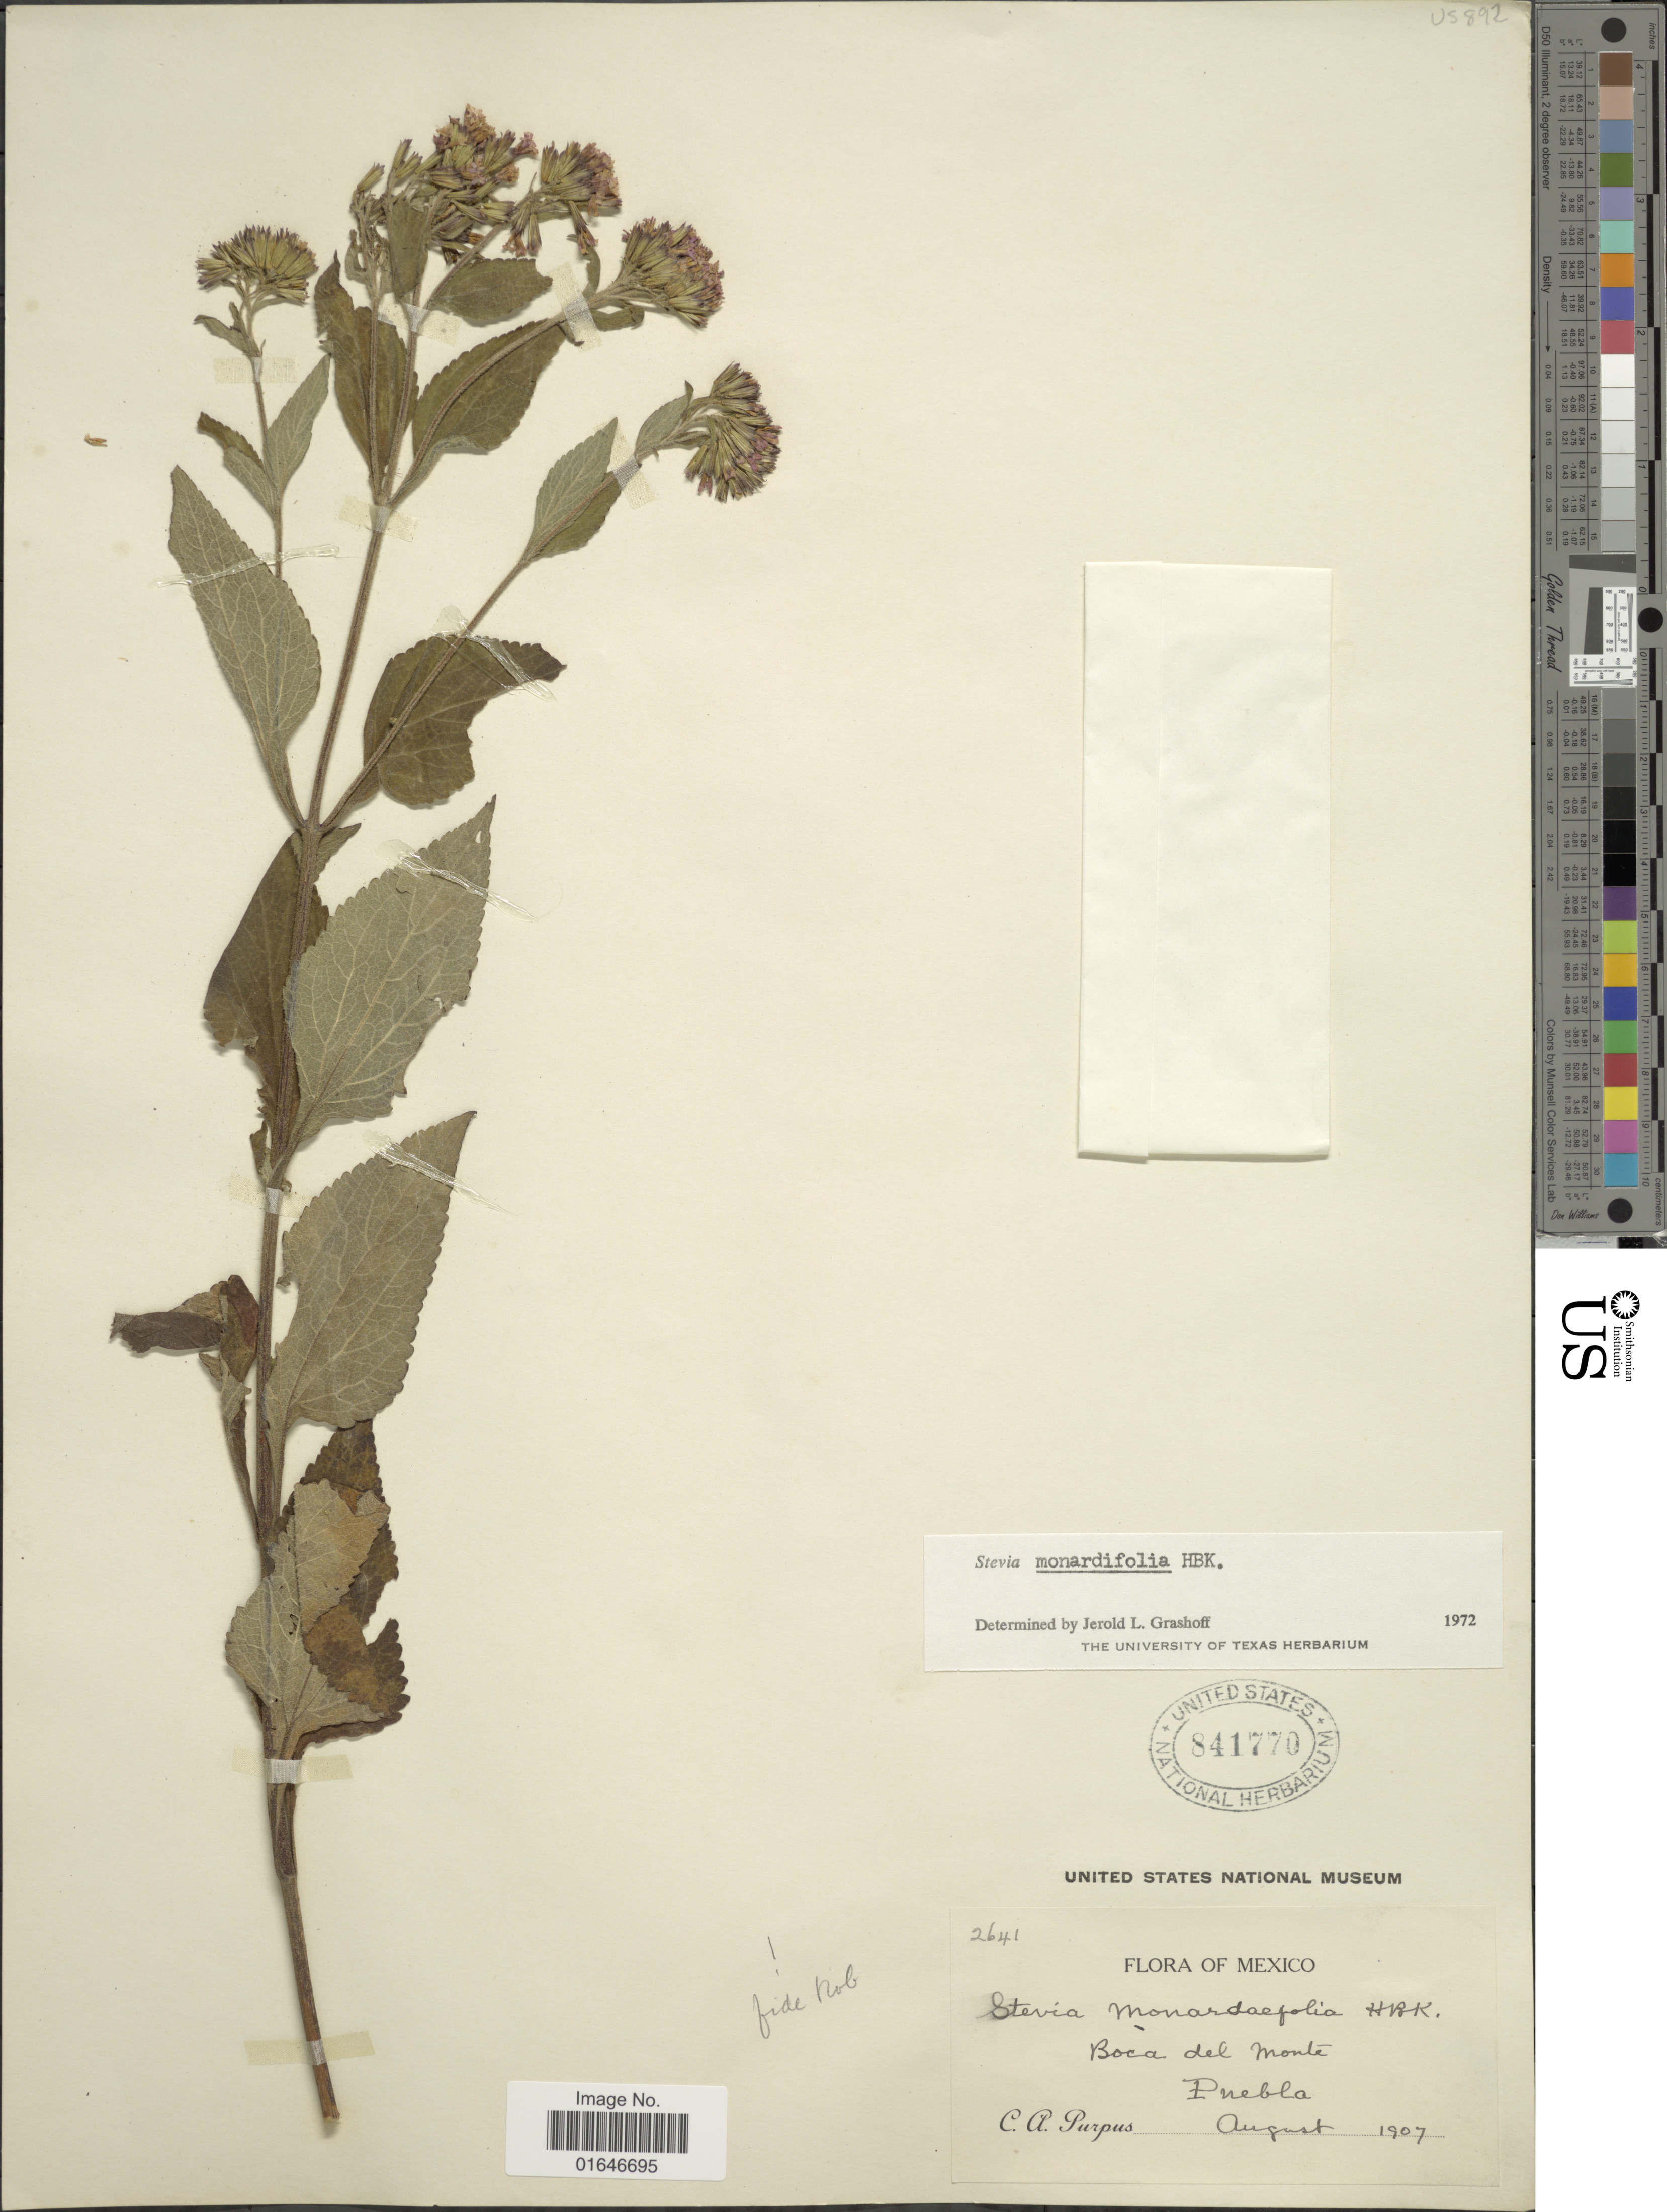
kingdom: Plantae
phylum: Tracheophyta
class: Magnoliopsida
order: Asterales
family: Asteraceae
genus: Stevia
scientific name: Stevia monardifolia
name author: Kunth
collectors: C. A. Purpus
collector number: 2641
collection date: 1907-08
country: Mexico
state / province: Puebla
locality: Boca del Monte.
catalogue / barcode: US 841770